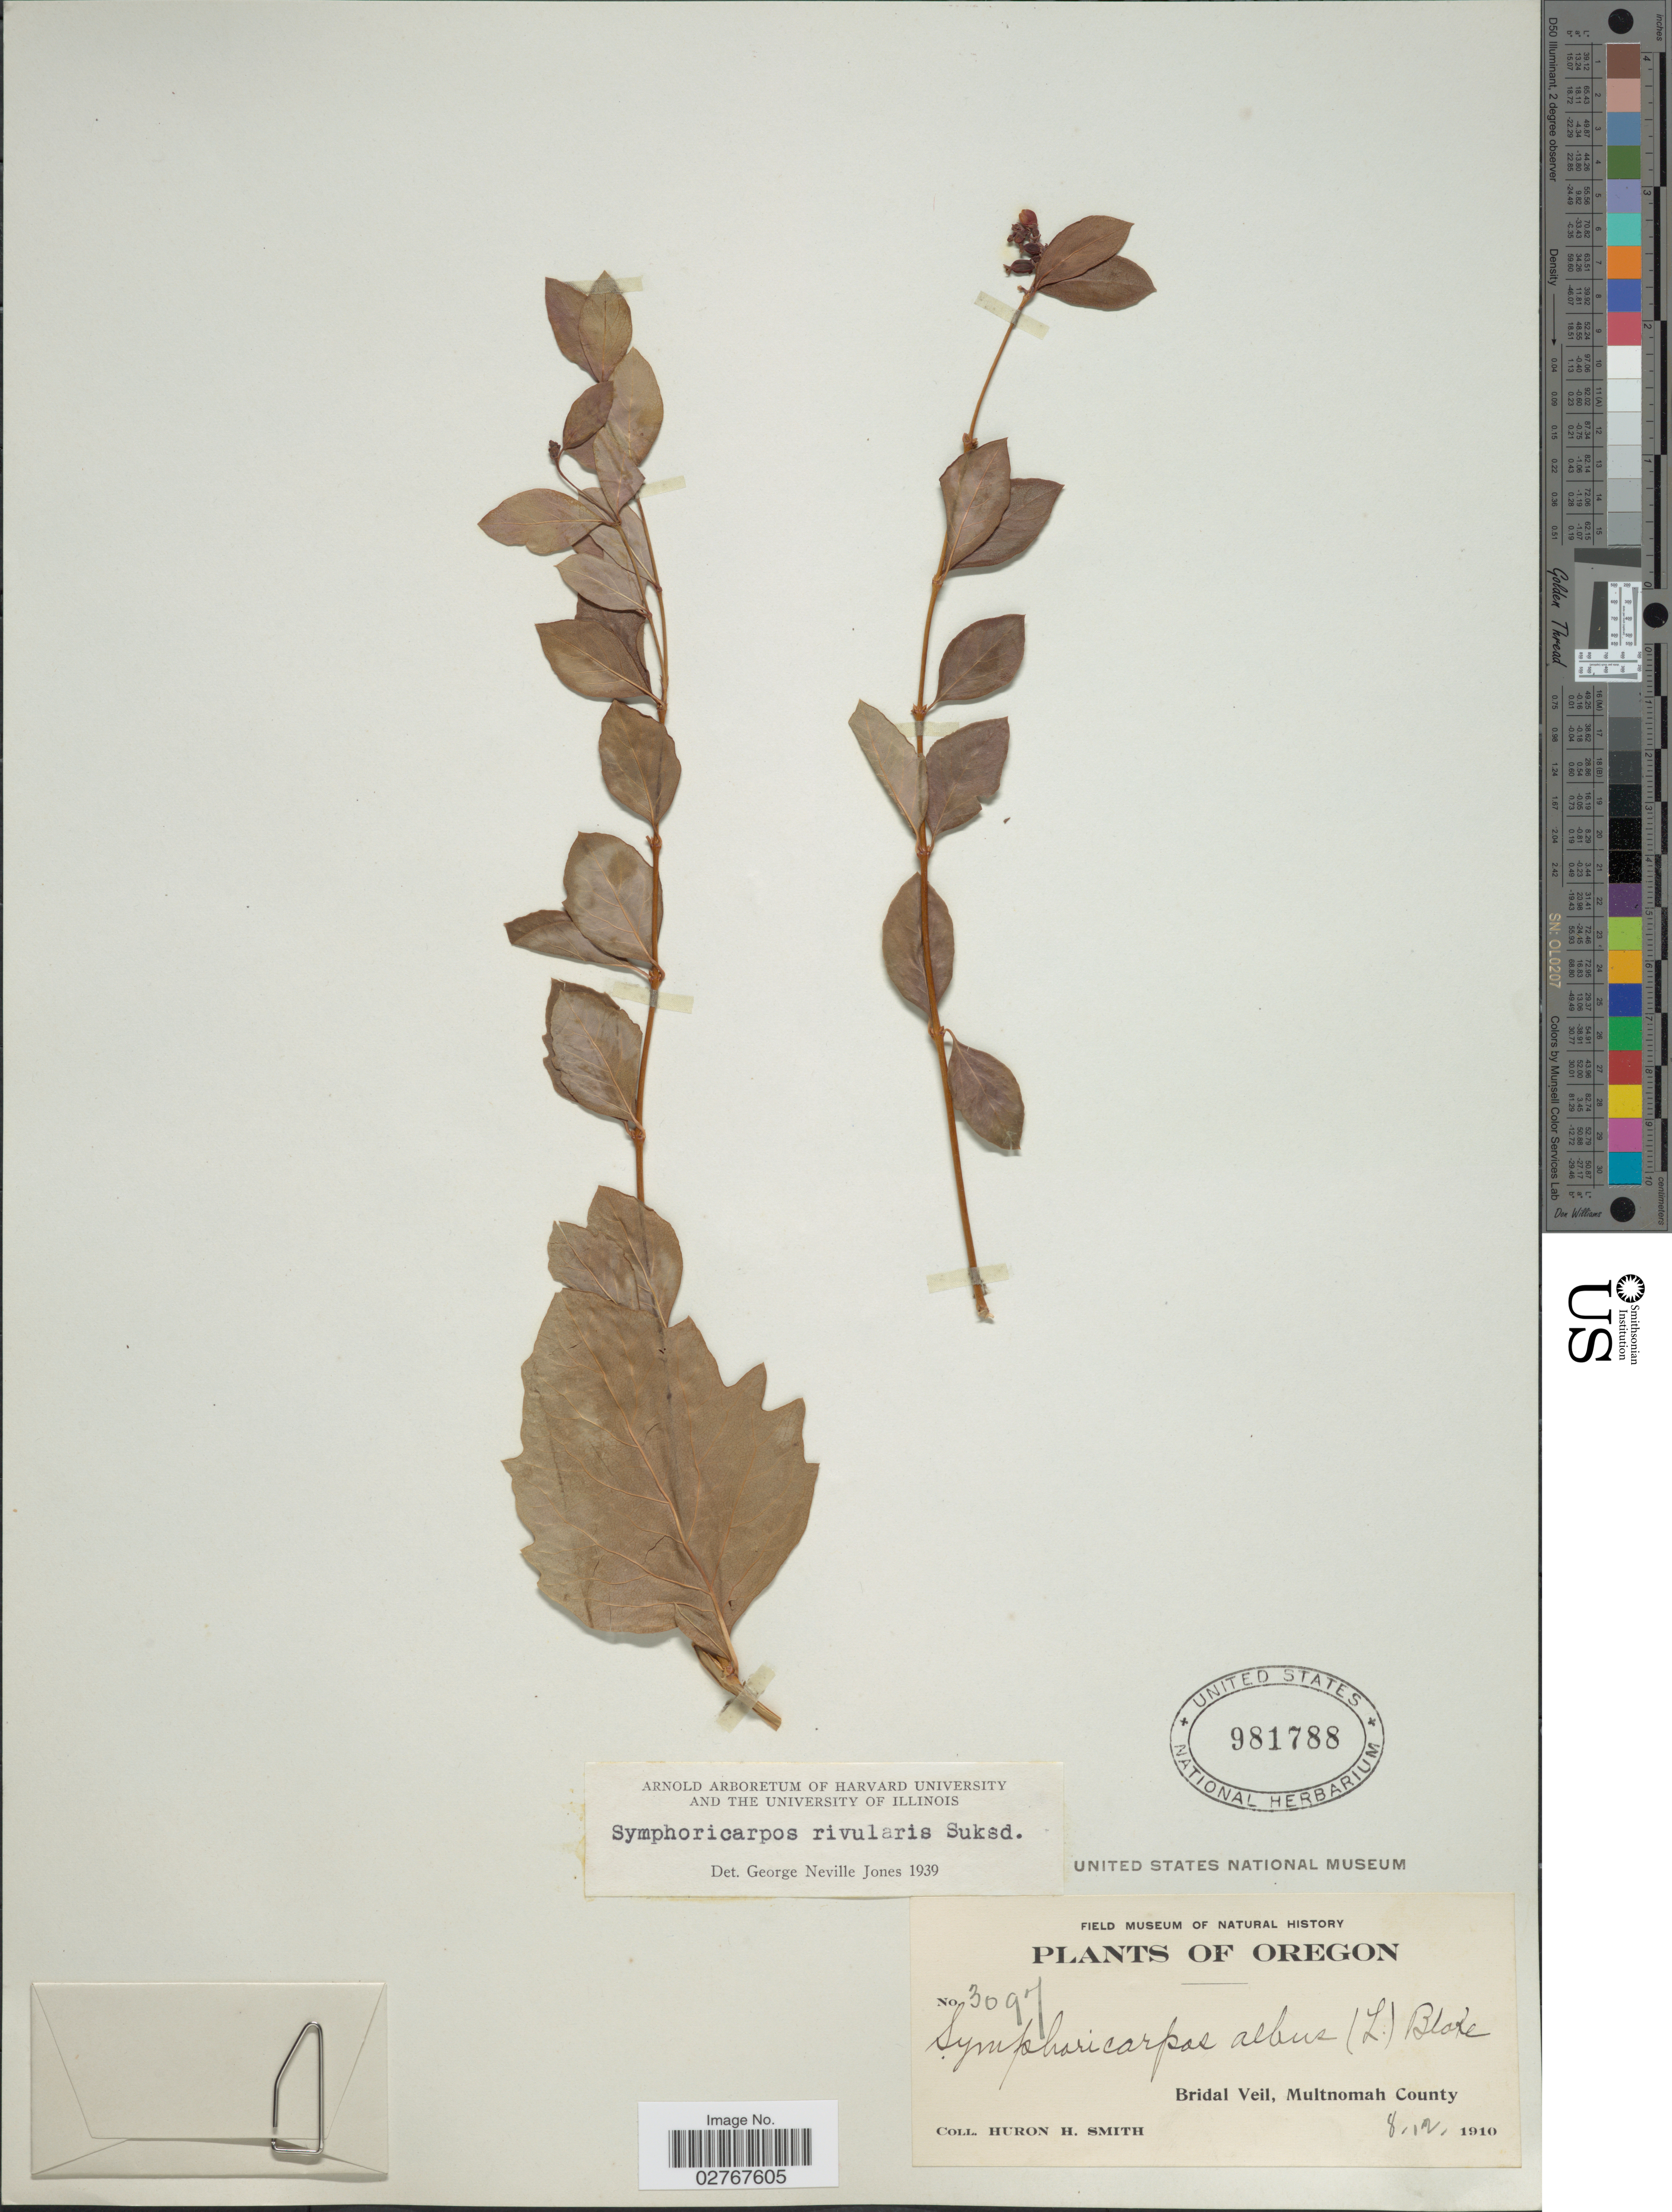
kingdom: Plantae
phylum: Tracheophyta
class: Magnoliopsida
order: Dipsacales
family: Caprifoliaceae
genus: Symphoricarpos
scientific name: Symphoricarpos rivularis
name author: Suksd.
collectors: Huron H. Smith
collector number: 3097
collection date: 1910-08-12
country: United States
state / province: Oregon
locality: Bridal Veil, Multnomah County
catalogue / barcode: US 981788